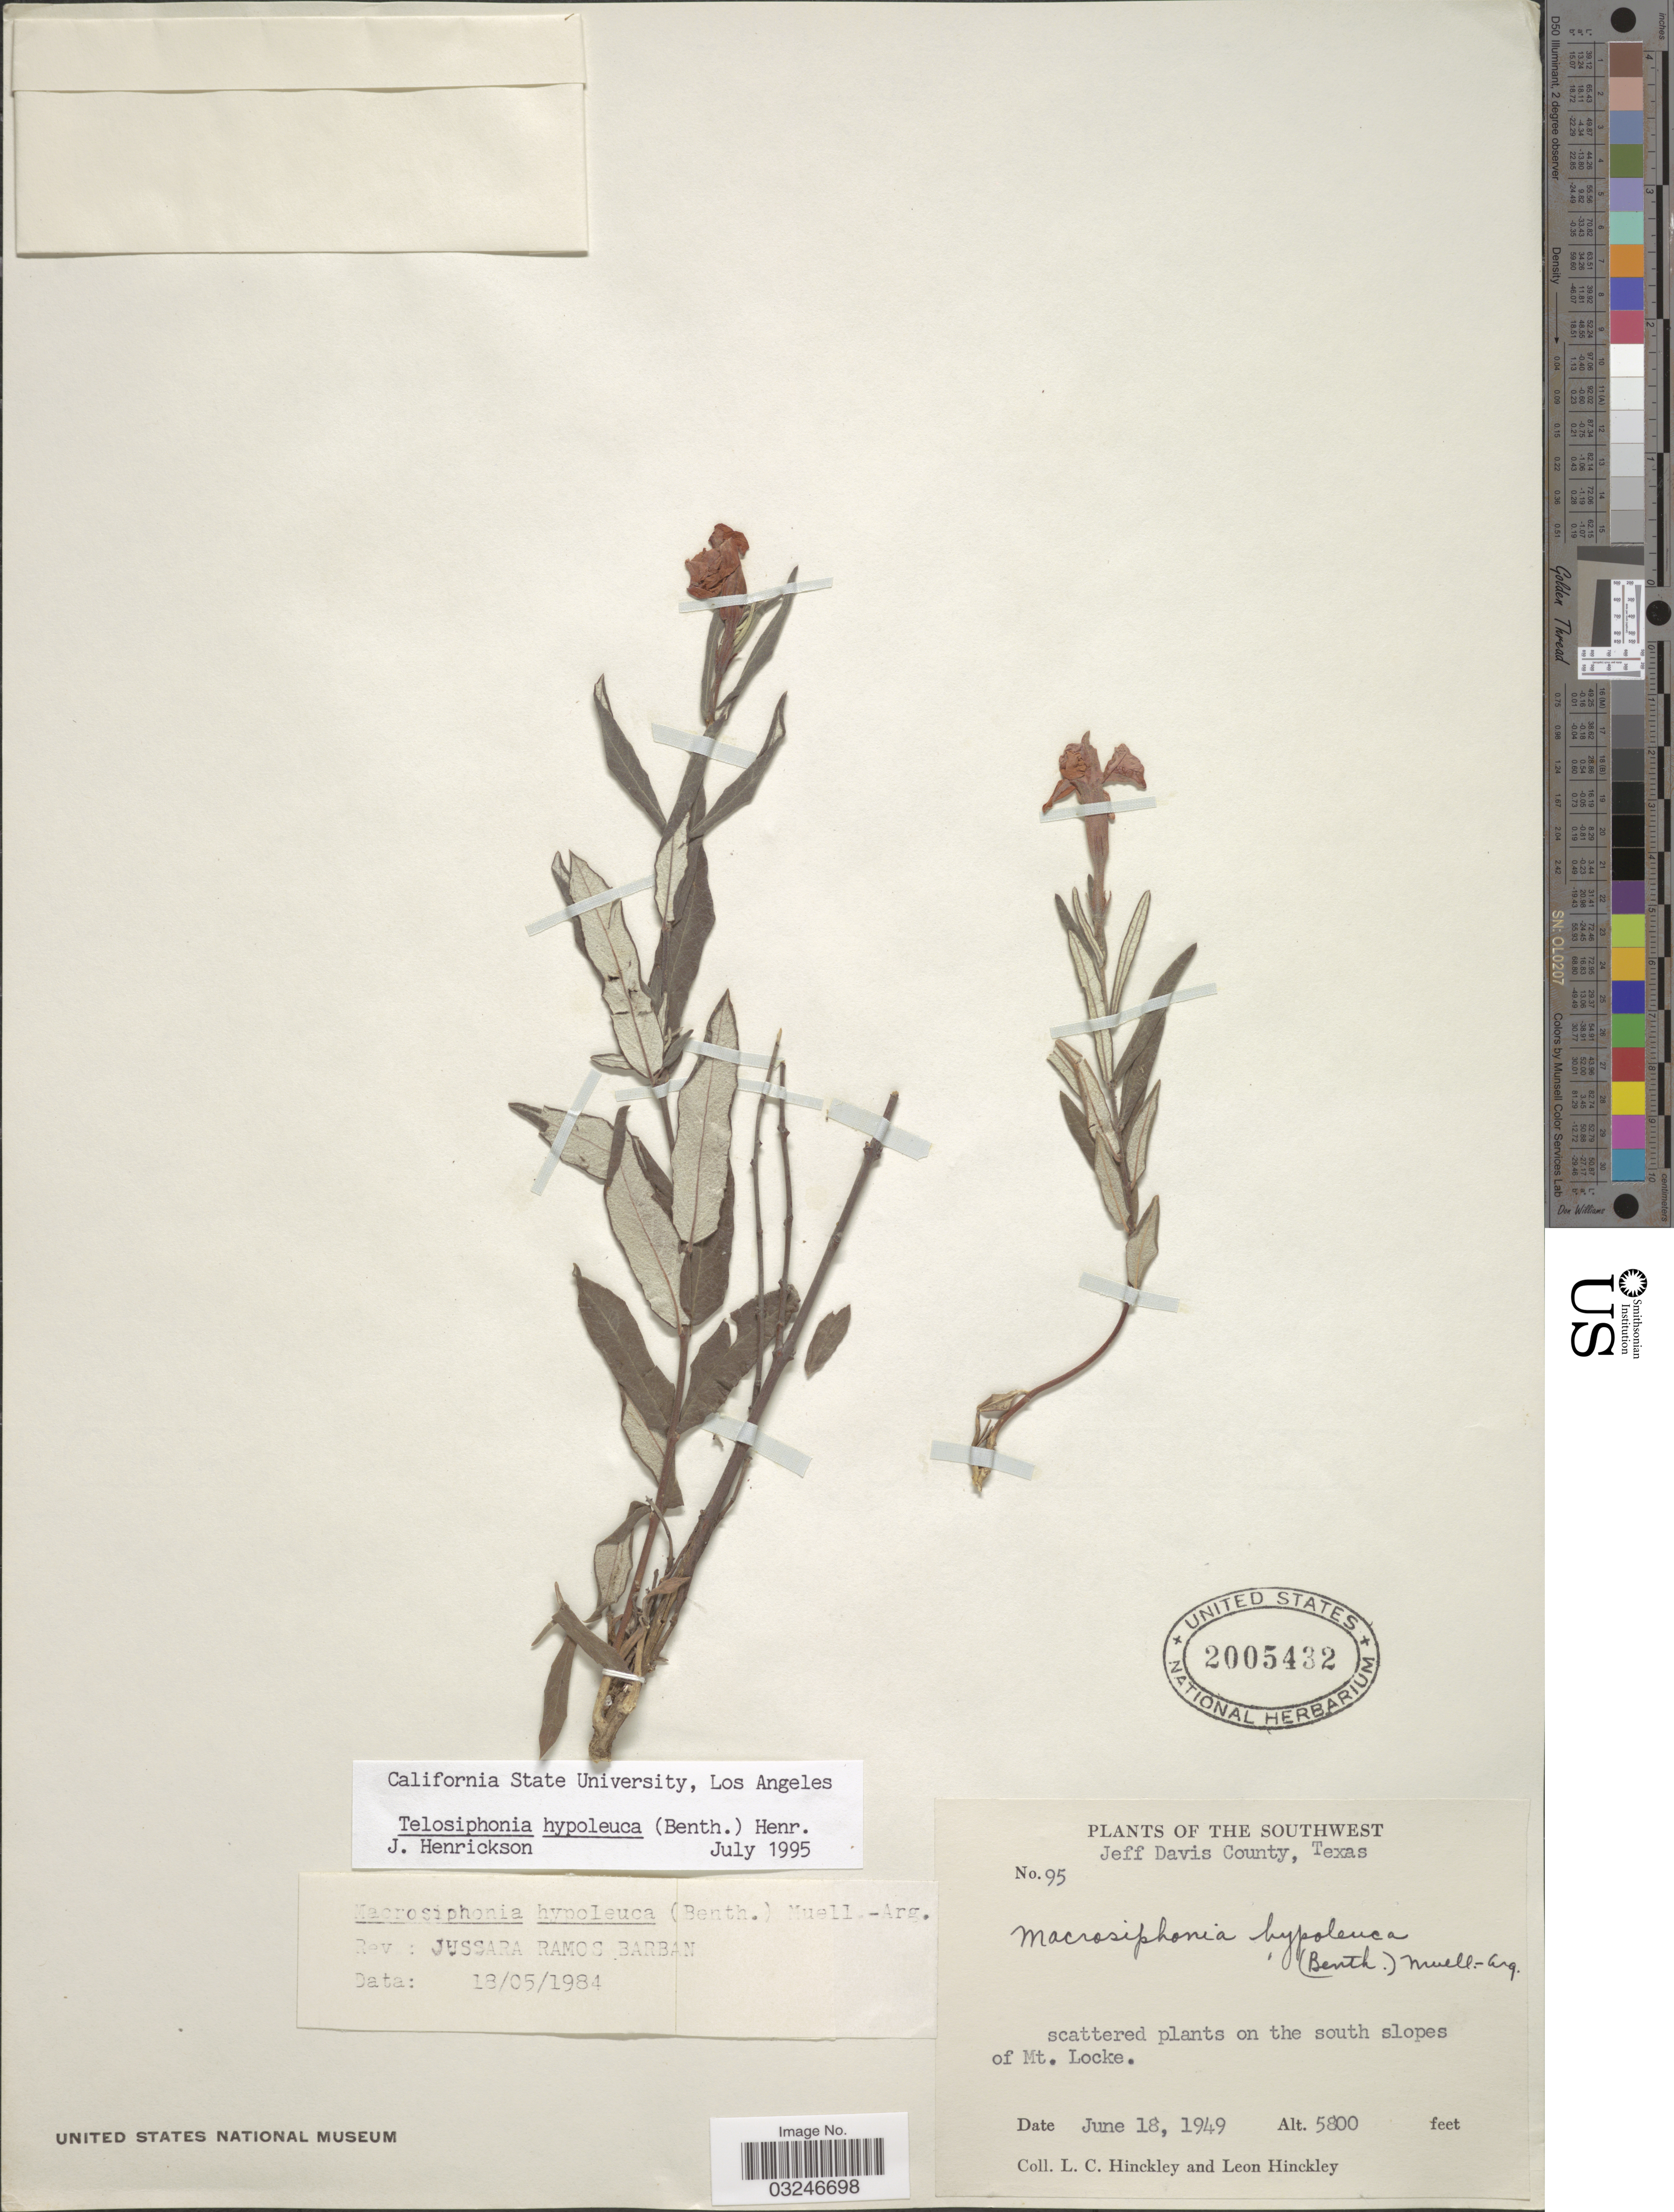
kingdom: Plantae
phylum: Tracheophyta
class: Magnoliopsida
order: Gentianales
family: Apocynaceae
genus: Telosiphonia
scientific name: Telosiphonia hypoleuca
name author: (Benth.) Henrickson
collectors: L. Hinckley & L. Hinckley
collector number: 95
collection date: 1949-06-18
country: United States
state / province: Texas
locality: The Southwest, Jeff Davis County. South slopes of Mt. Locke.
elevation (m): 1768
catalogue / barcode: US 2005432